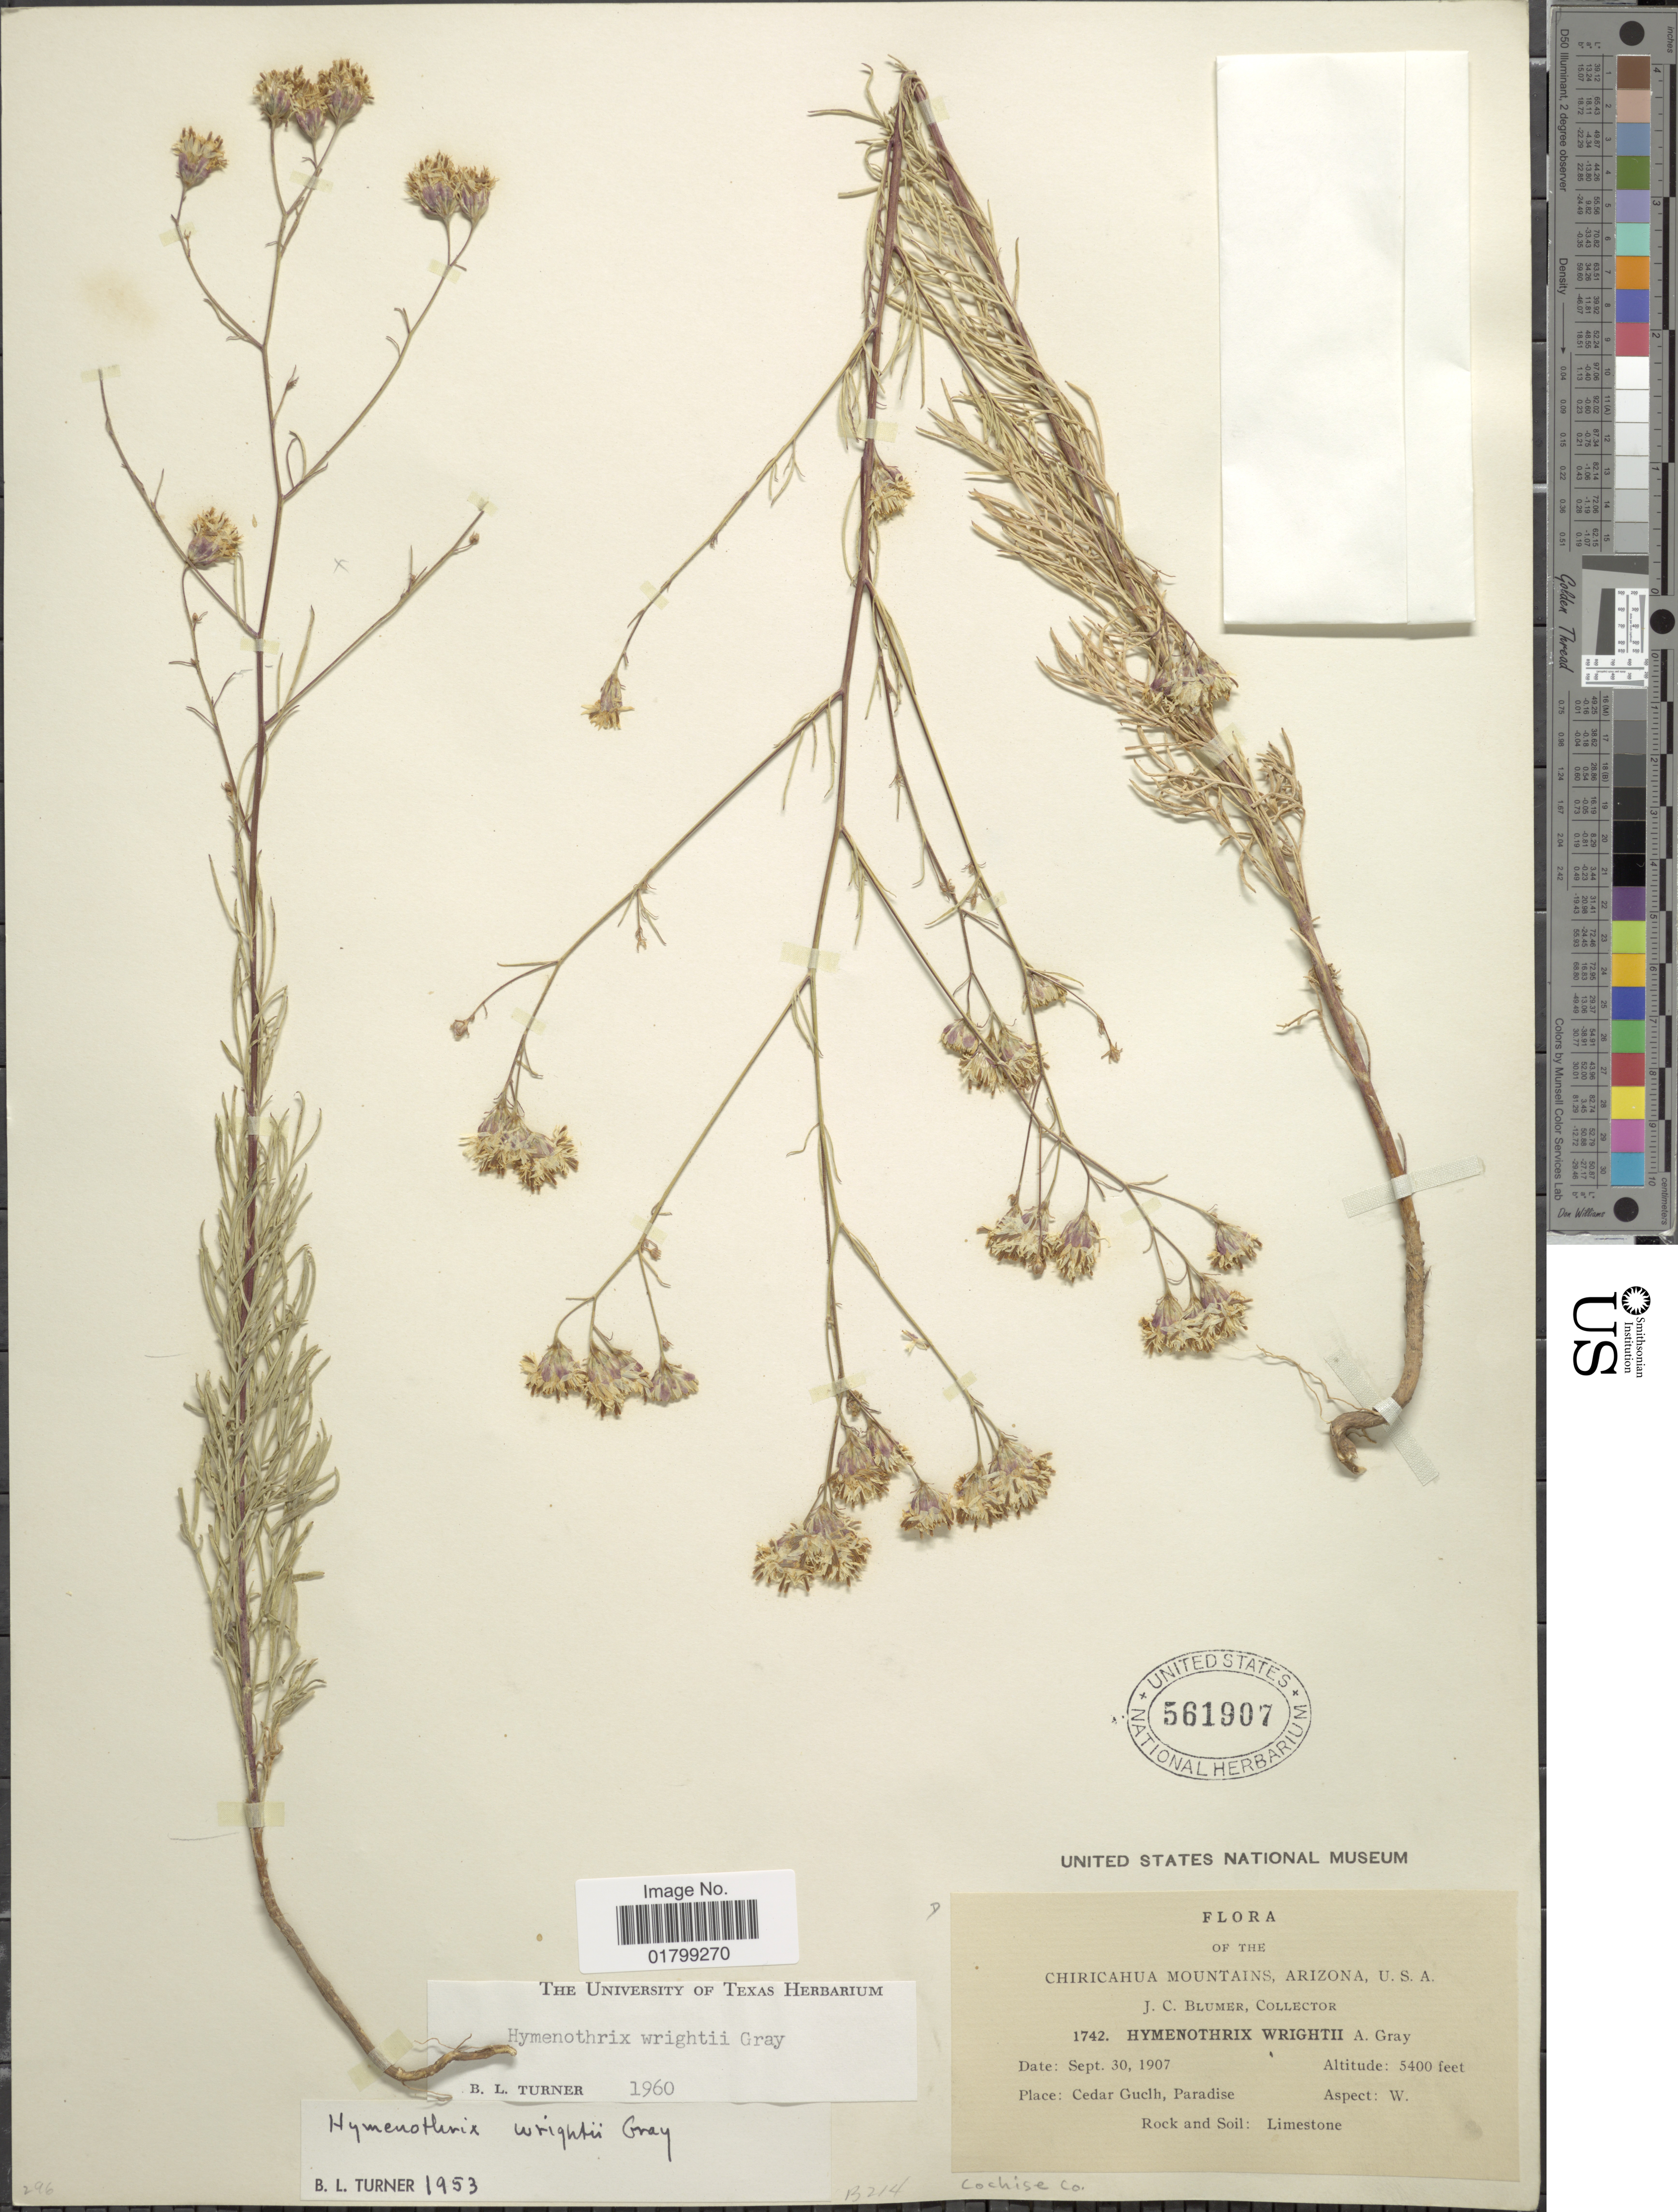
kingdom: Plantae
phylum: Tracheophyta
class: Magnoliopsida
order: Asterales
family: Asteraceae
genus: Hymenothrix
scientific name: Hymenothrix wrightii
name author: A. Gray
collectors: J. C. Blumer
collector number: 1742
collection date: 1907-09-30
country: United States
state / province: Arizona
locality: Chiricahua Mountains, Cedar Gulch, Paradise, Cochise Co.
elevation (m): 1646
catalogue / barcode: US 561907